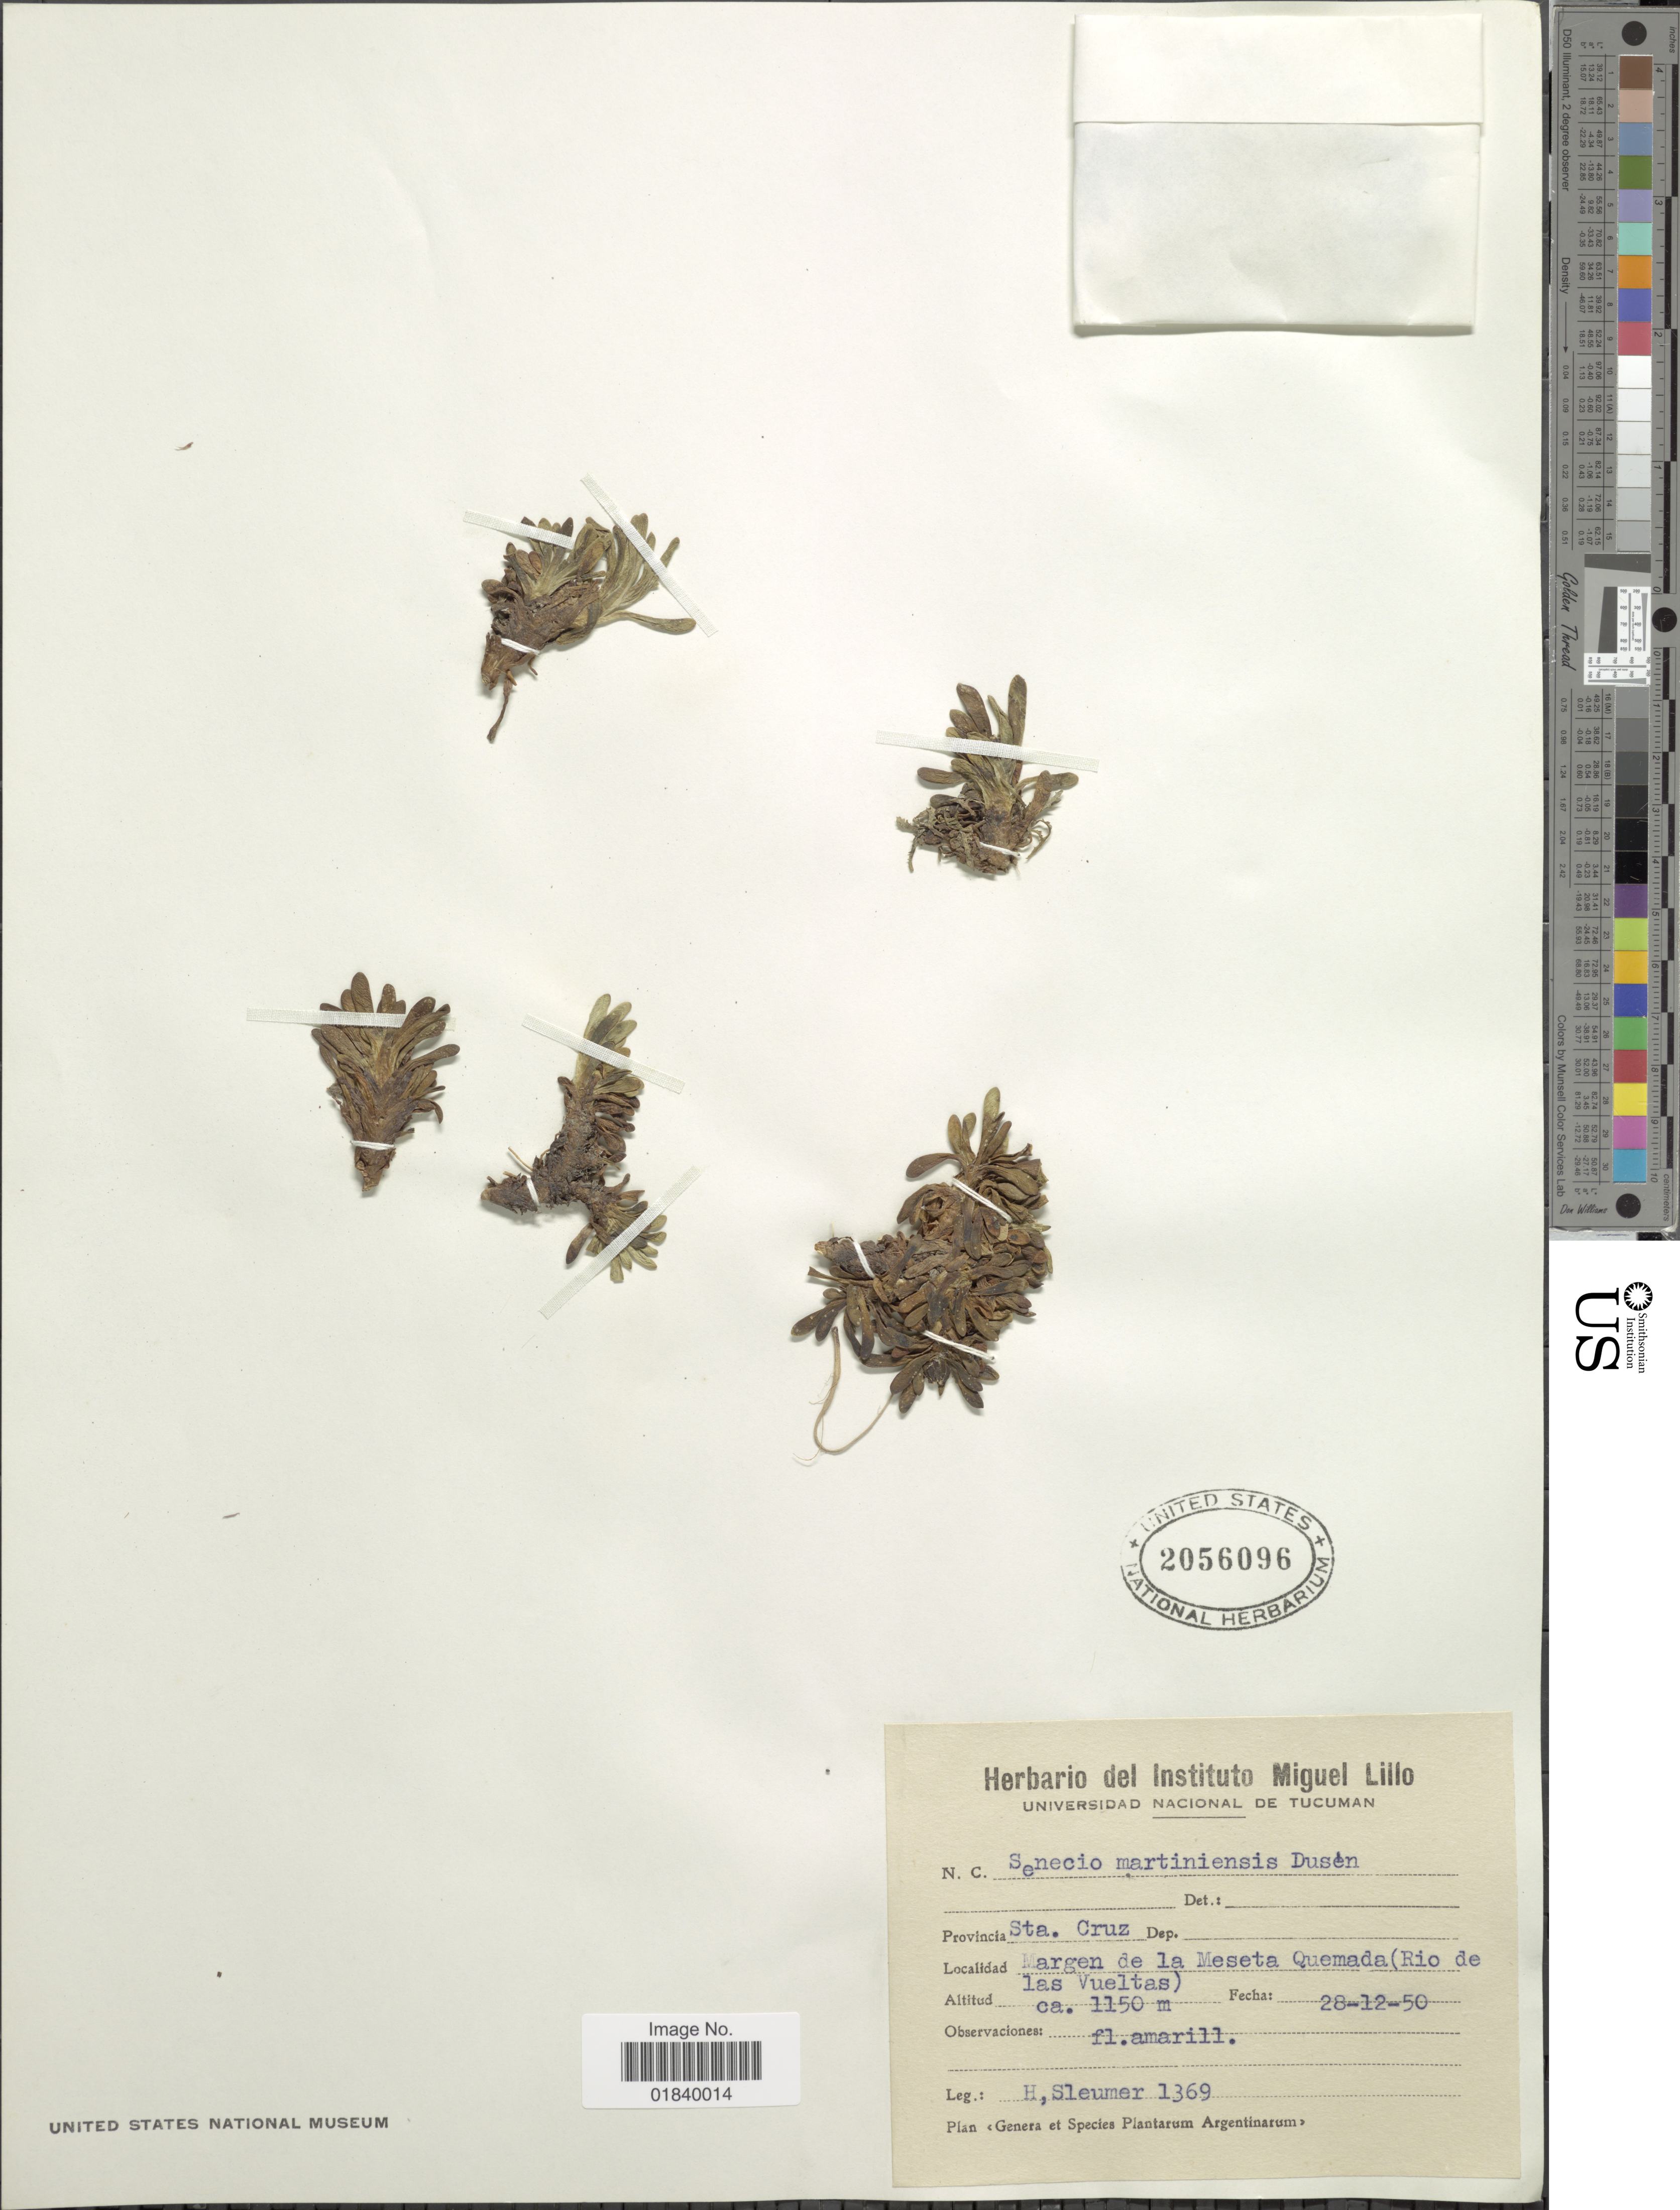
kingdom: Plantae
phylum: Tracheophyta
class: Magnoliopsida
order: Asterales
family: Asteraceae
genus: Senecio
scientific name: Senecio martiniensis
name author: Dusén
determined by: Salomon, Luciana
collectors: H. O. Sleumer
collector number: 1369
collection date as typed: Transcribed d/m/y: 28/12/50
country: Argentina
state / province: Santa Cruz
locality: Provincia Sta. Cruz. Margen de la Meseta Quemada (Rio de las Vueltas).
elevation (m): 1150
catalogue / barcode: US 2056096